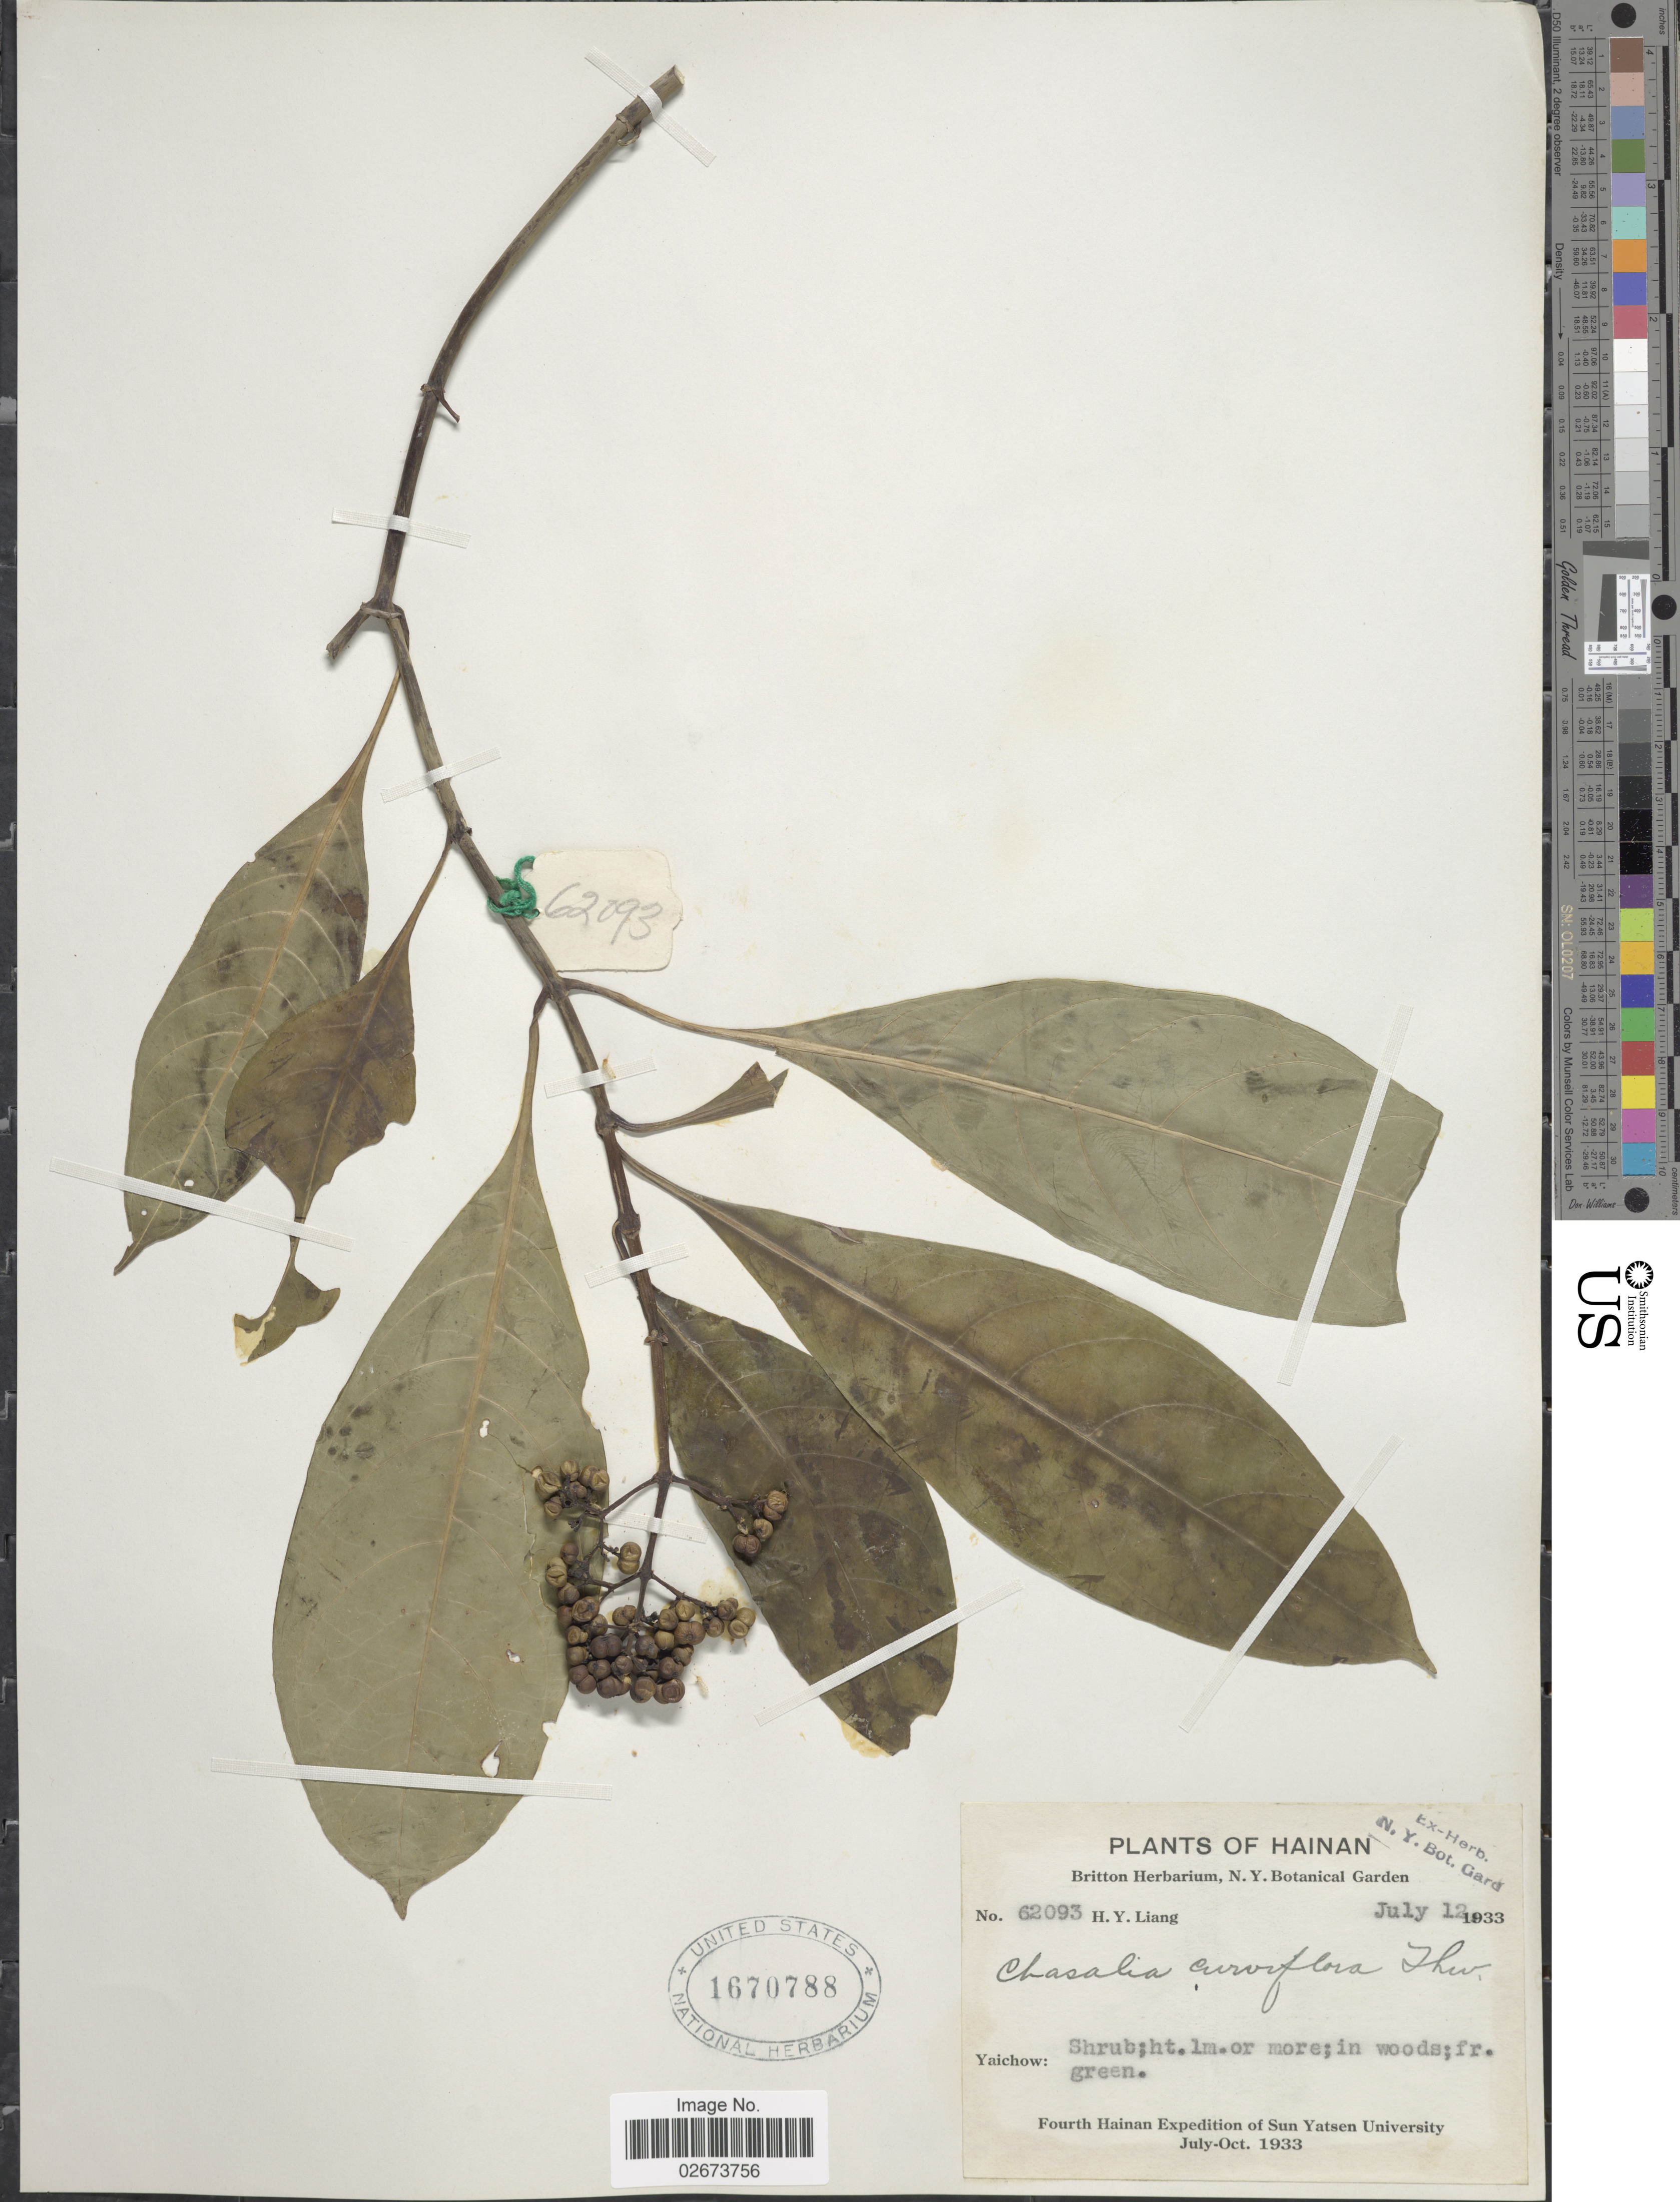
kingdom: Plantae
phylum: Tracheophyta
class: Magnoliopsida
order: Gentianales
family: Rubiaceae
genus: Chassalia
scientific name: Chassalia curviflora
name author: (Wall.) Thwaites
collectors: H. Y. Liang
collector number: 62093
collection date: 1933-07-12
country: China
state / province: Hainan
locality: Yaichow.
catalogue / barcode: US 1670788